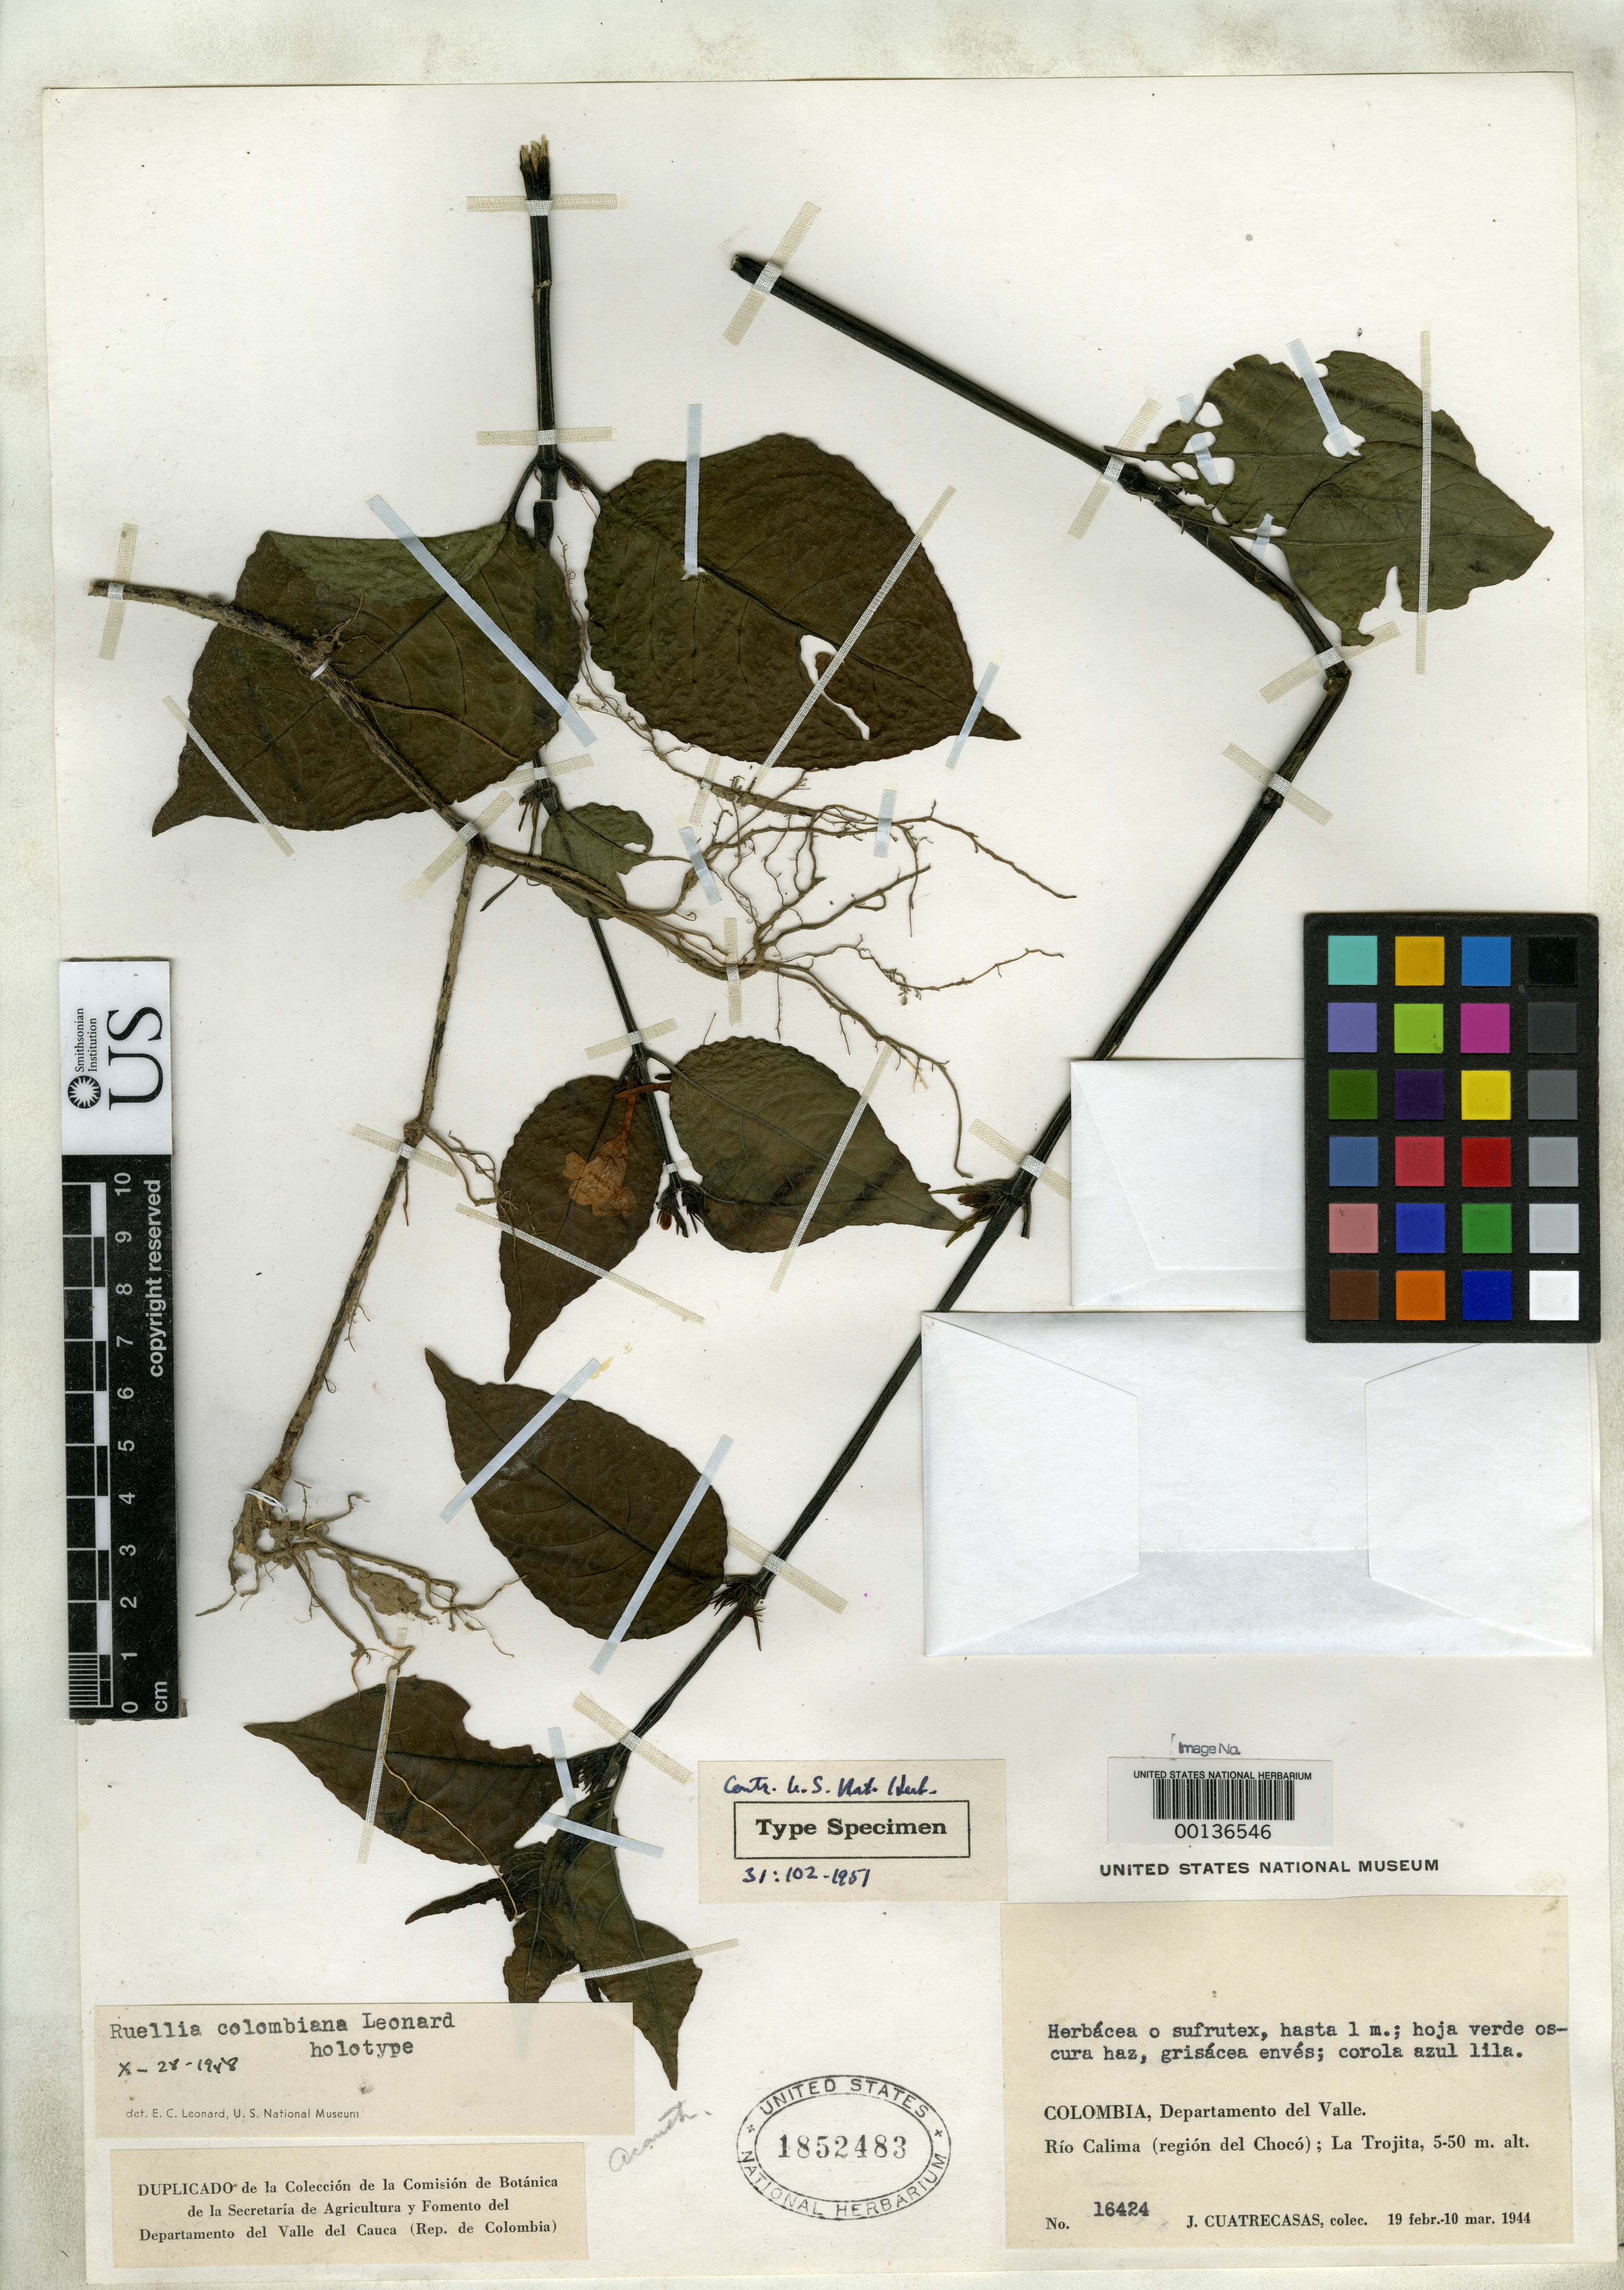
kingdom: Plantae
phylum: Tracheophyta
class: Magnoliopsida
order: Lamiales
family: Acanthaceae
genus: Ruellia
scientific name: Ruellia colombiana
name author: Leonard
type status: Holotype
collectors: J. Cuatrecasas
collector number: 16424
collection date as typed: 19 Feb 1944 to 10 Mar 1944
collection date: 1944-02-19/1944-03-10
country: Colombia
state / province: Valle del Cauca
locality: Rio Calima, Atla Tojita.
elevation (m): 5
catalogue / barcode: US 1852483